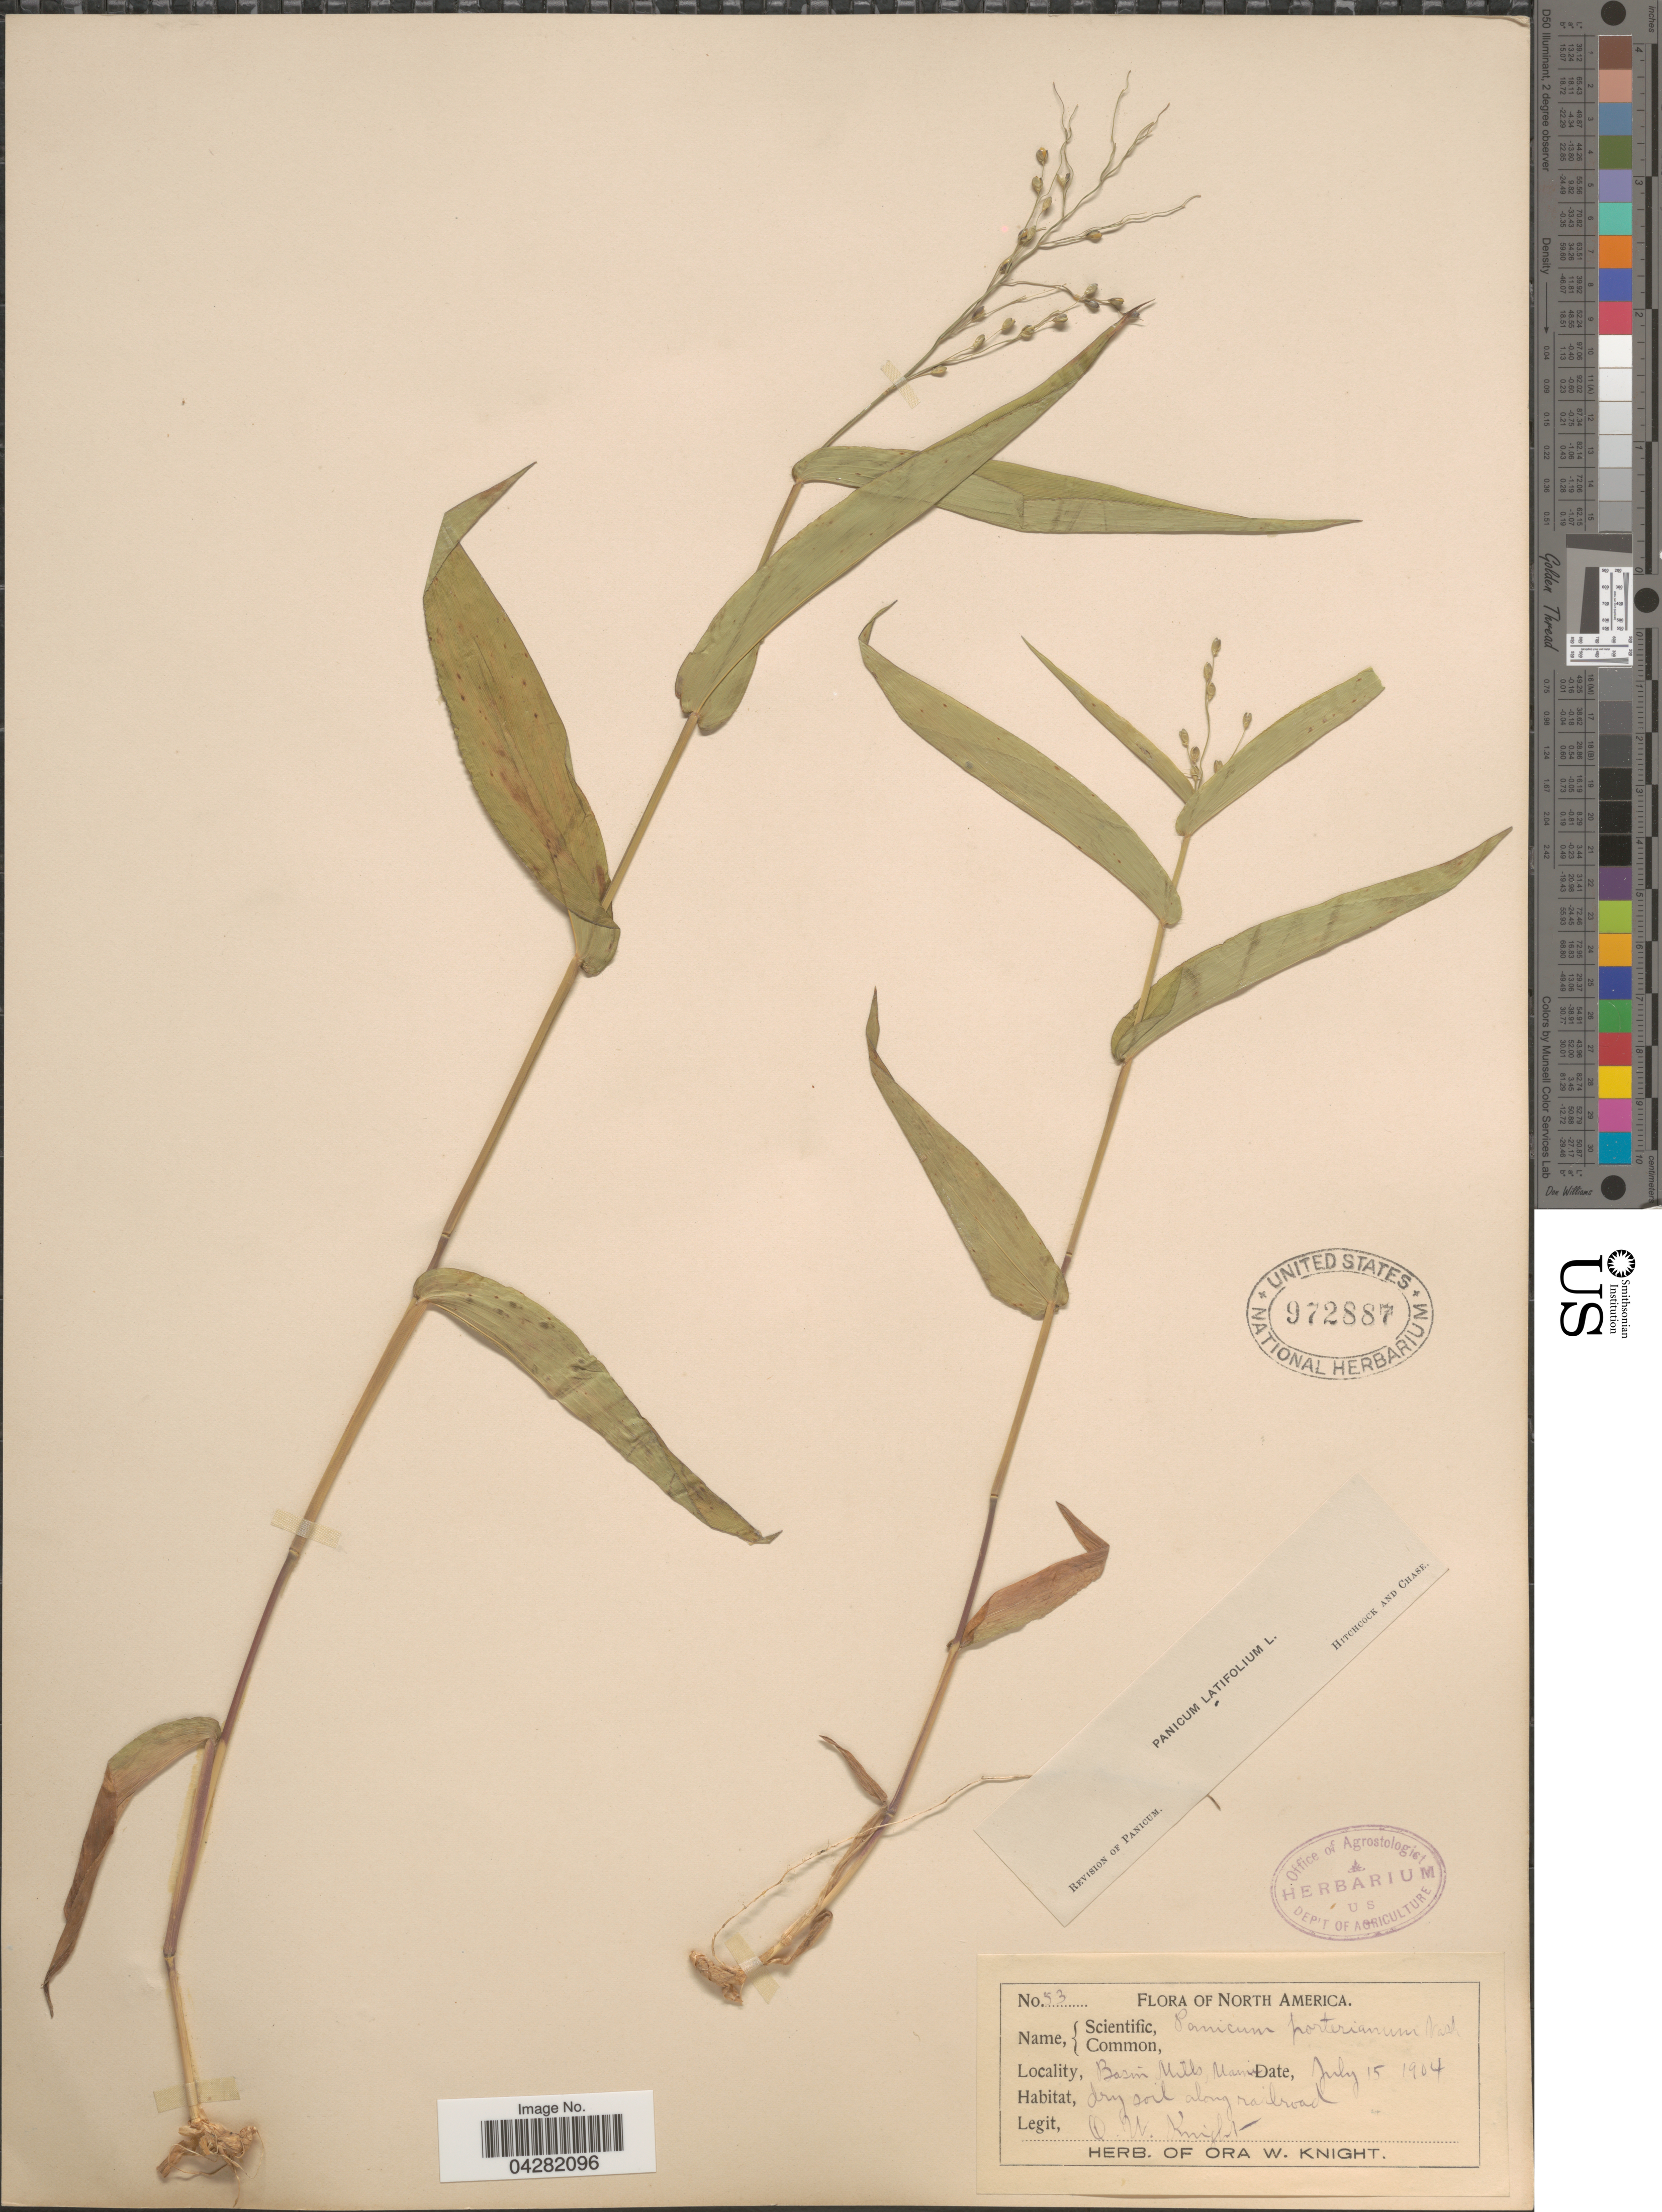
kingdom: Plantae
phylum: Tracheophyta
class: Liliopsida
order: Poales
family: Poaceae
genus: Dichanthelium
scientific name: Dichanthelium latifolium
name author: (L.) Harvill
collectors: O. Knight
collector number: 53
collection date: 1904-07-15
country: United States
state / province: Maine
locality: Basin Hills. Along railroad.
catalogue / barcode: US 972887